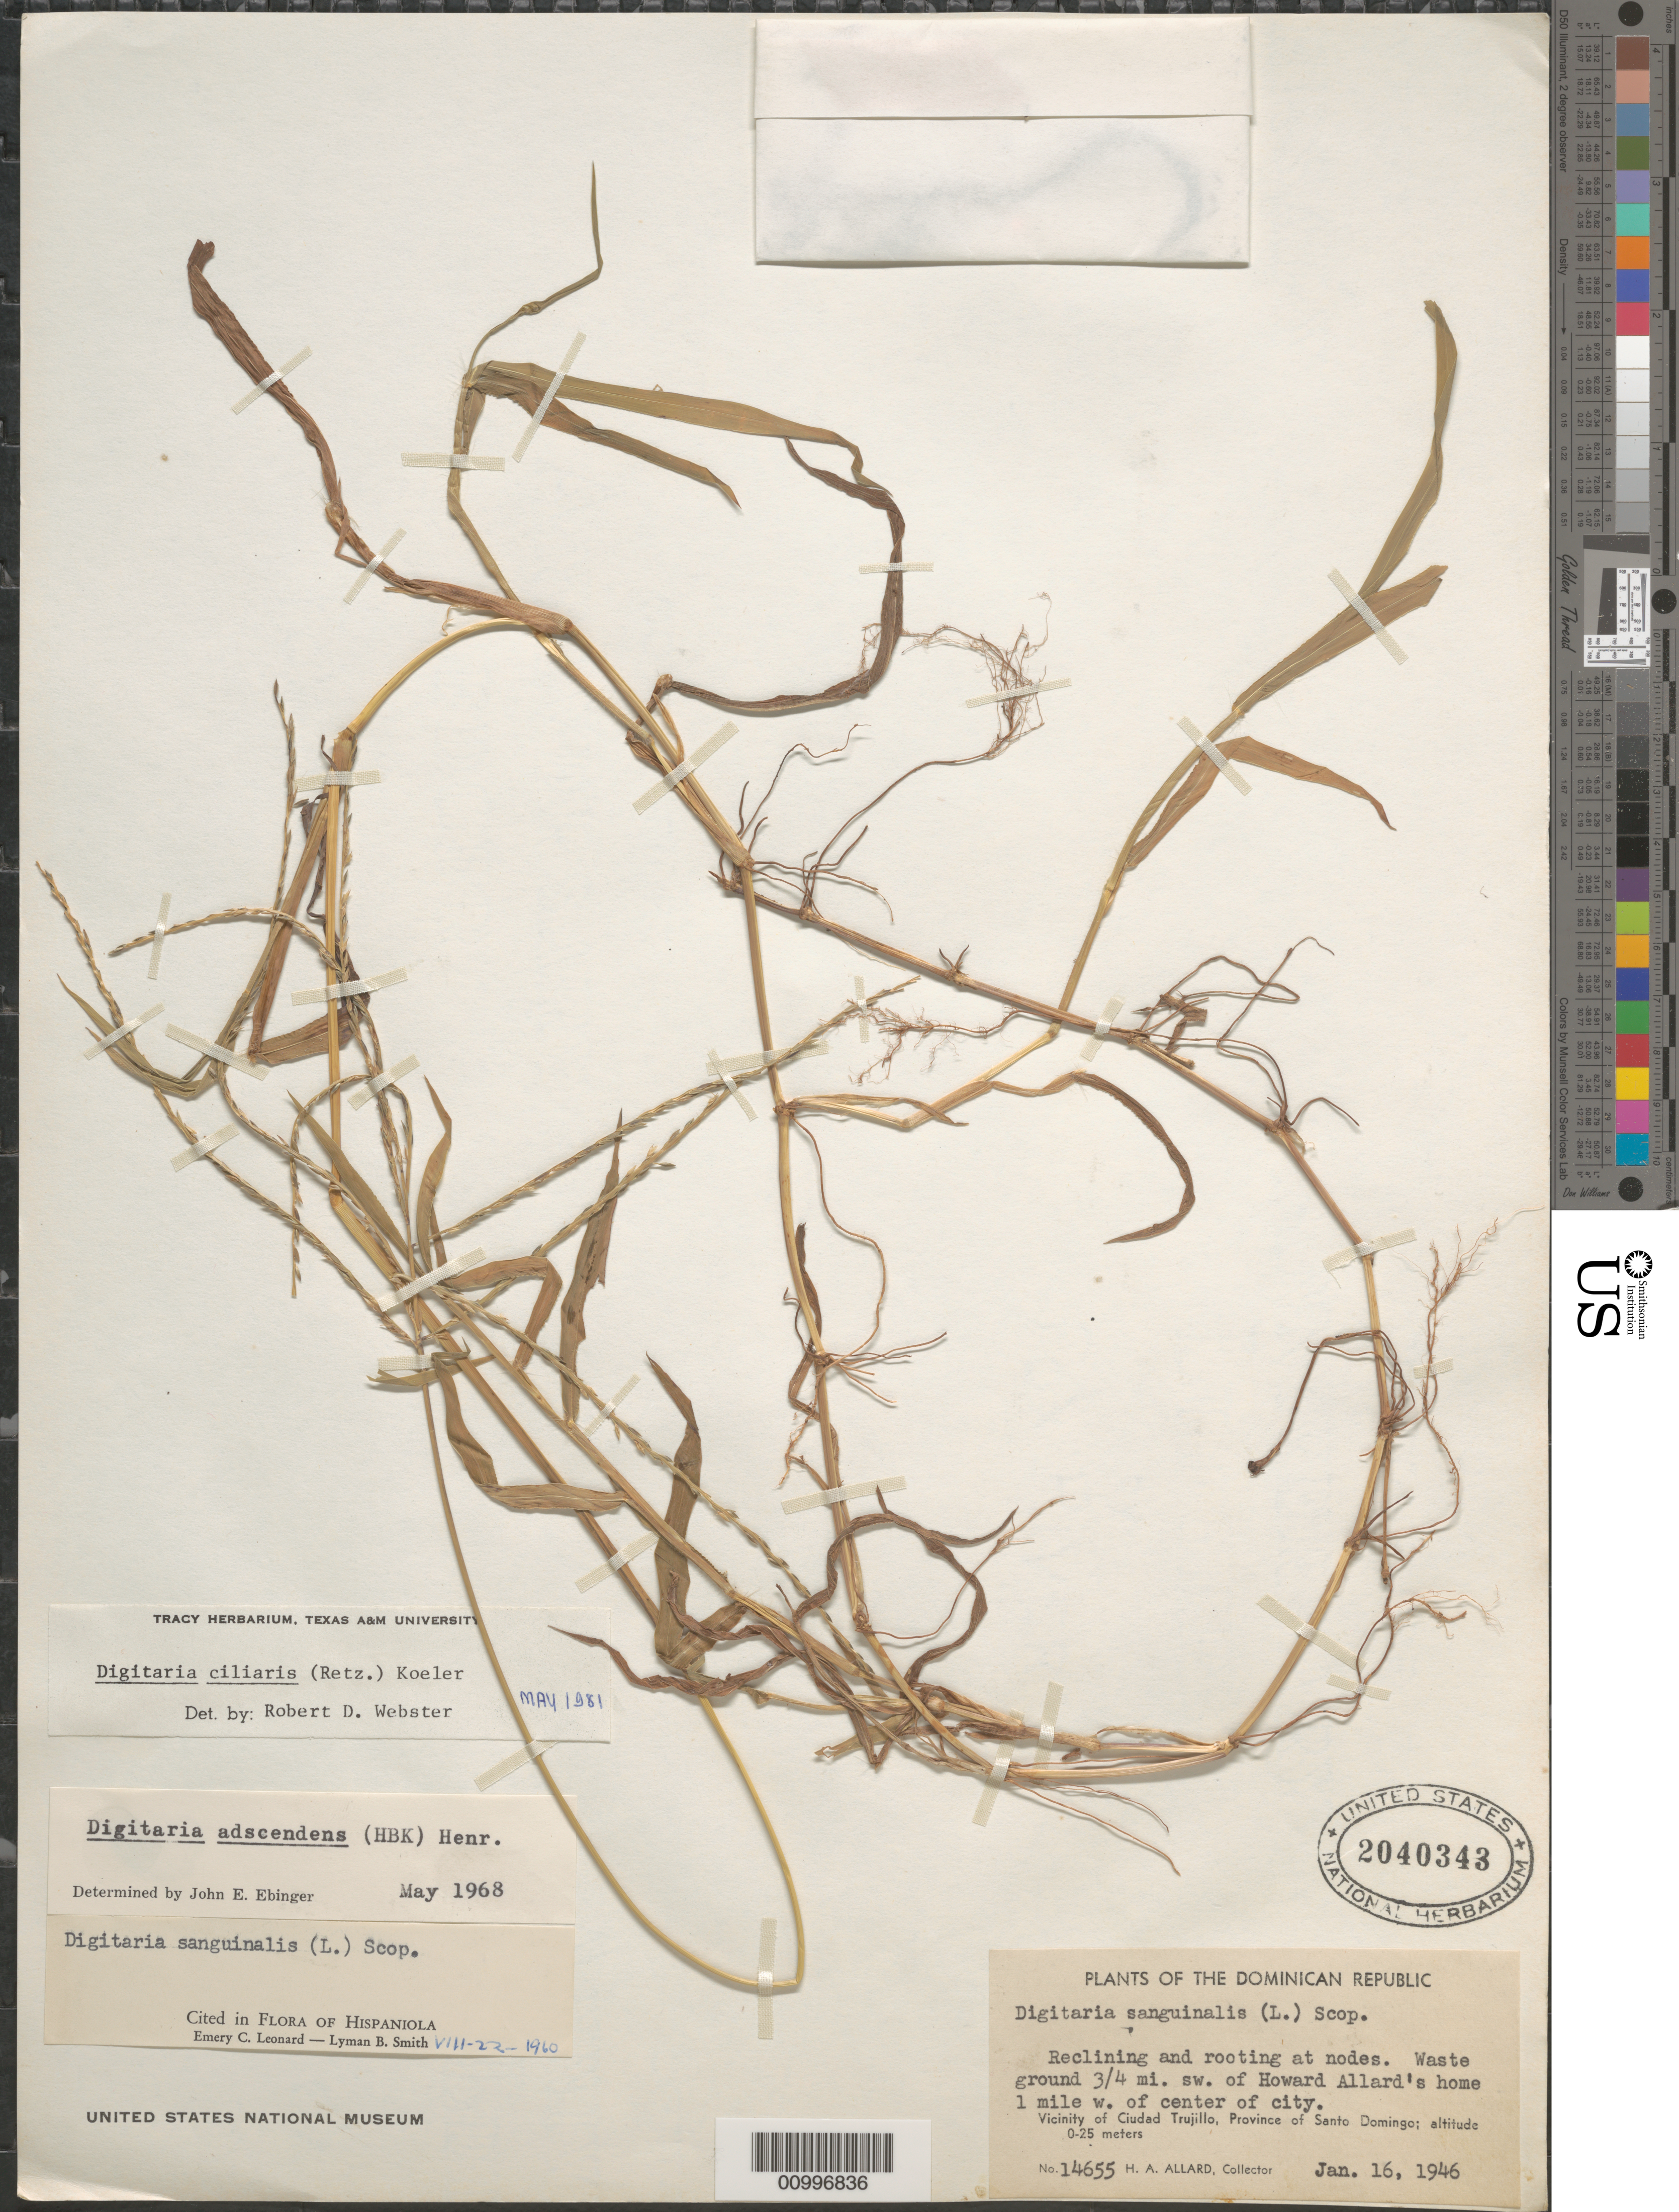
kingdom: Plantae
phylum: Tracheophyta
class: Liliopsida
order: Poales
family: Poaceae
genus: Digitaria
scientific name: Digitaria ciliaris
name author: (Retz.) Koeler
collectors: H. A. Allard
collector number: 14655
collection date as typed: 16 Jan 1946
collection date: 1946-01-16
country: Dominican Republic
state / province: Distrito Nacional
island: Hispaniola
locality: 1 mile west of center of Santo Domingo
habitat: waste ground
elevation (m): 0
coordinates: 0 N, 0 E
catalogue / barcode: US 2040343